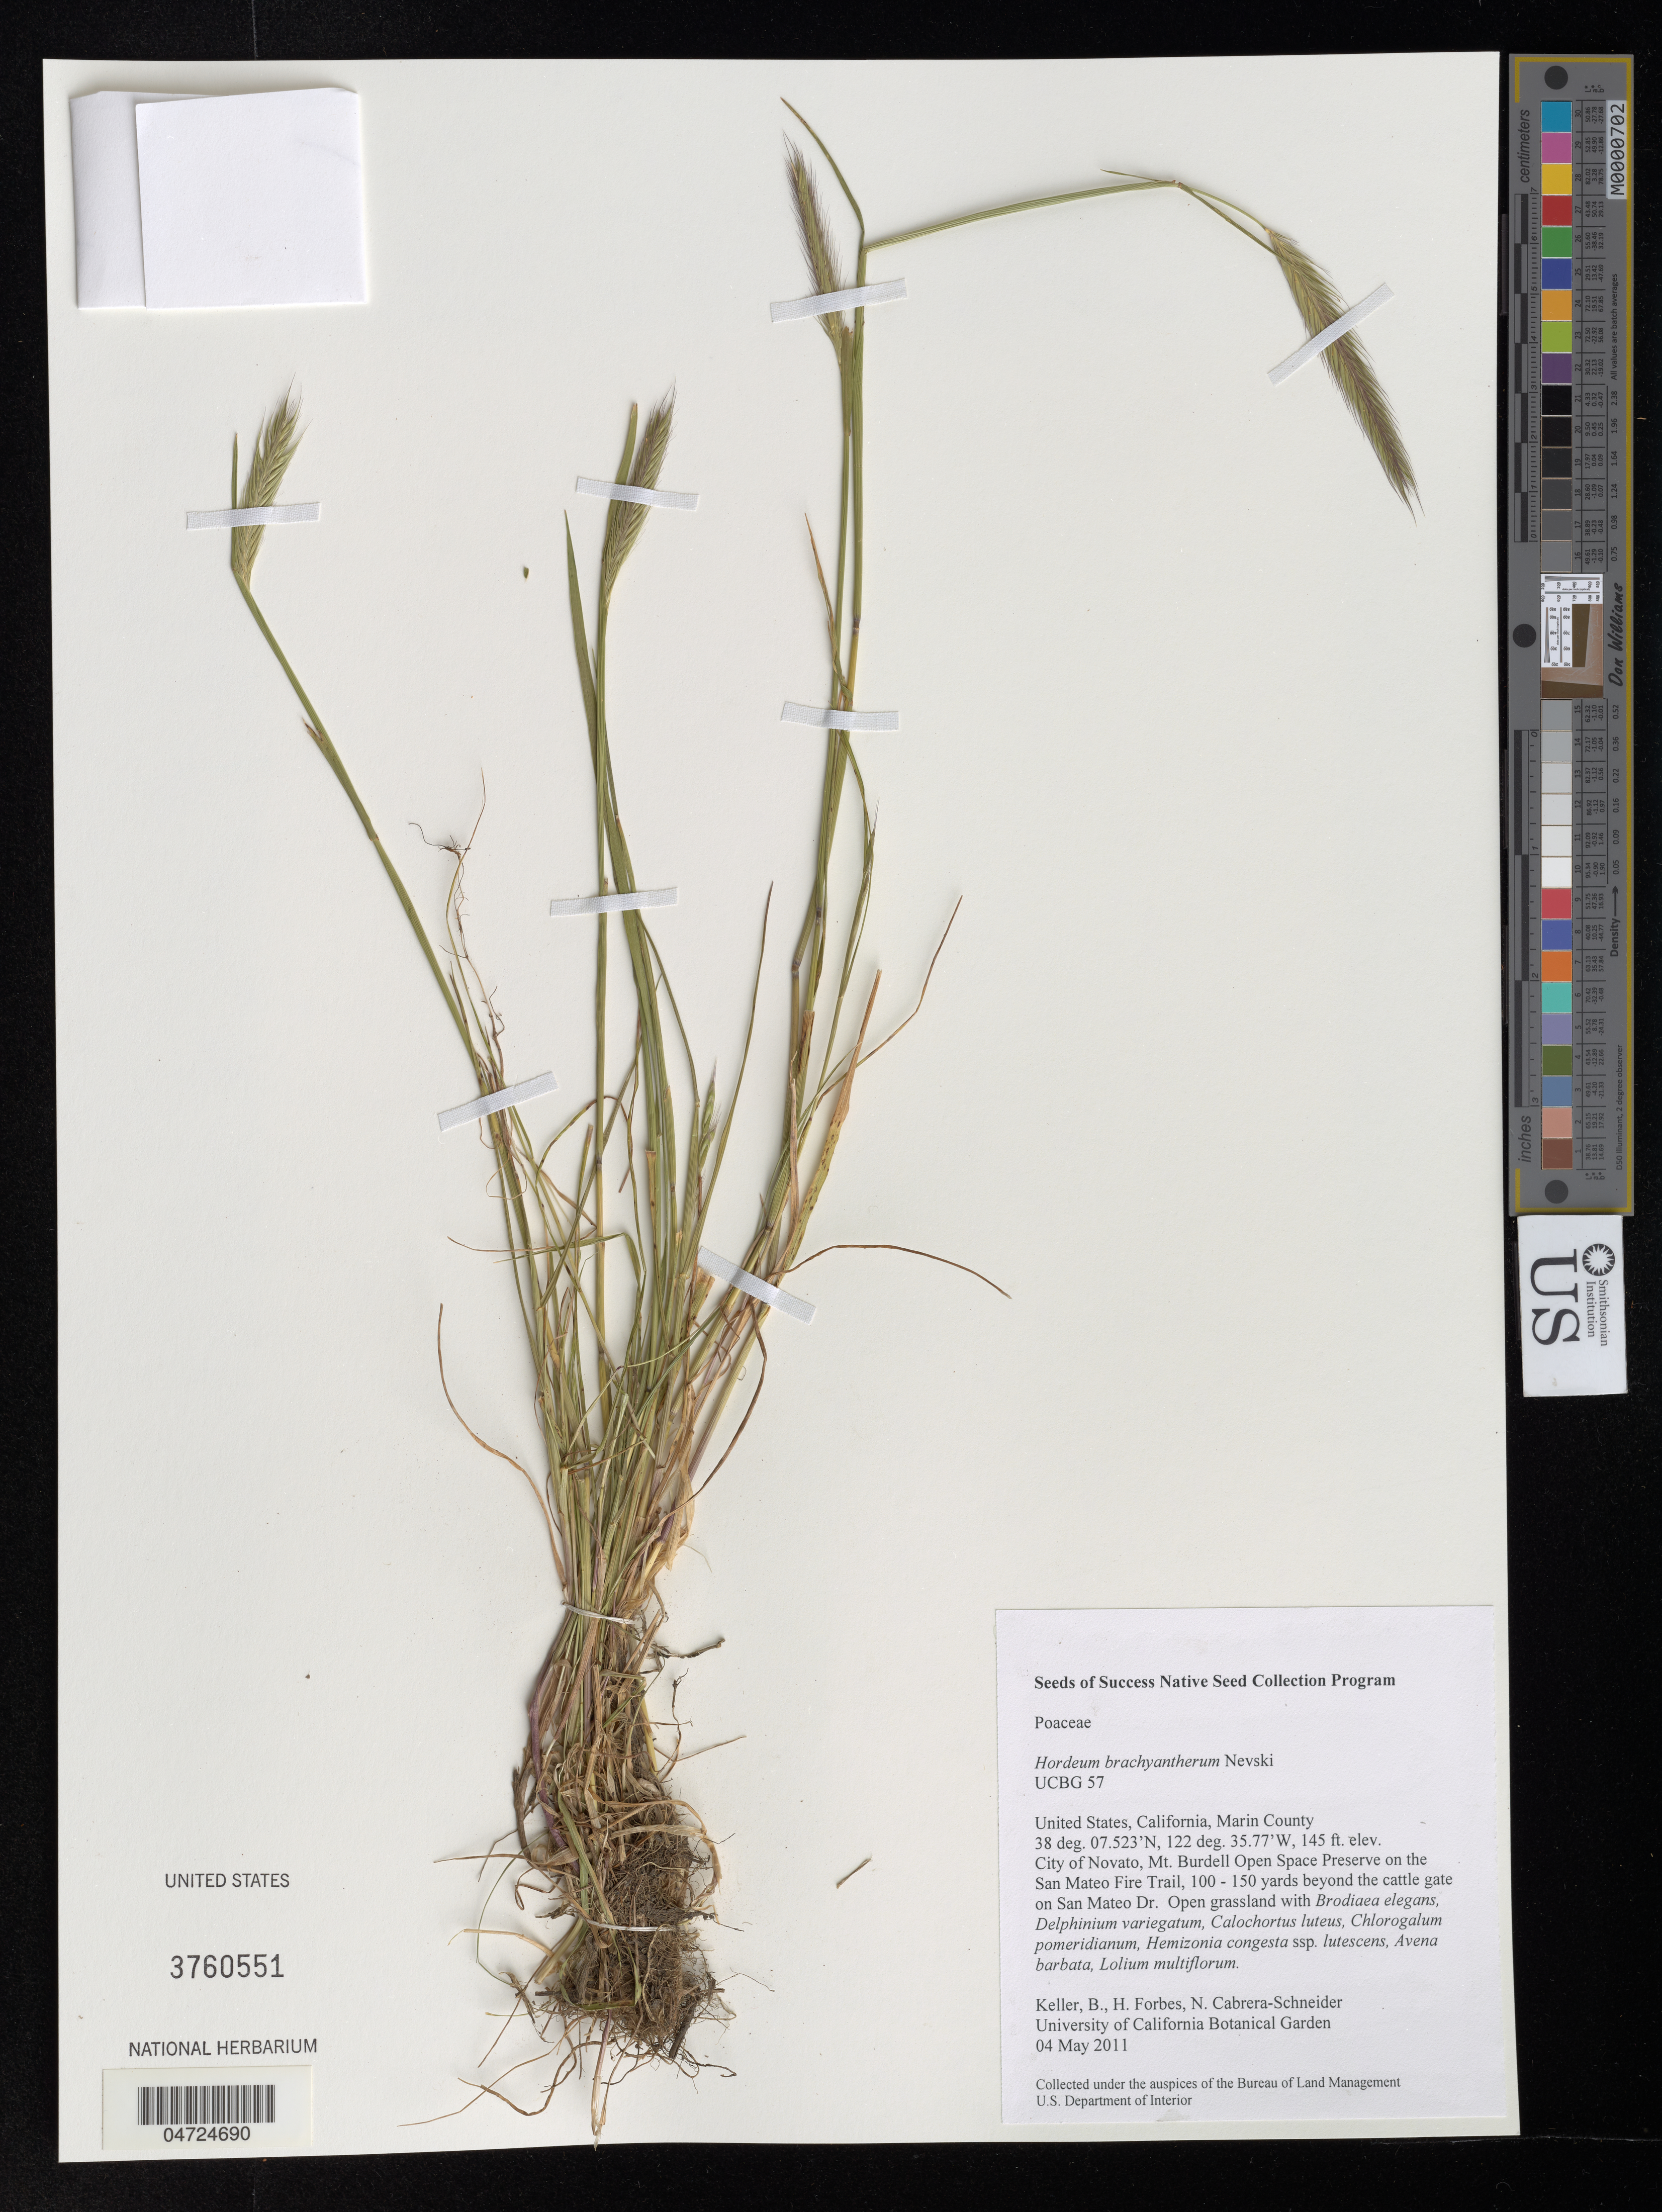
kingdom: Plantae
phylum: Tracheophyta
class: Liliopsida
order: Poales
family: Poaceae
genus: Hordeum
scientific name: Hordeum brachyantherum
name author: Nevski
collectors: B. Keller & H. Forbes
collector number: UCBG 57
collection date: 2011-05-04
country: United States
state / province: California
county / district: Marin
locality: Marin County. City of Novato, Mt. Burdell Open Space Preserve on the San Mateo Fire Trail, 100 - 150 yards beyond the cattle gate on San Mateo Dr.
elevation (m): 44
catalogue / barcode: US 3760551